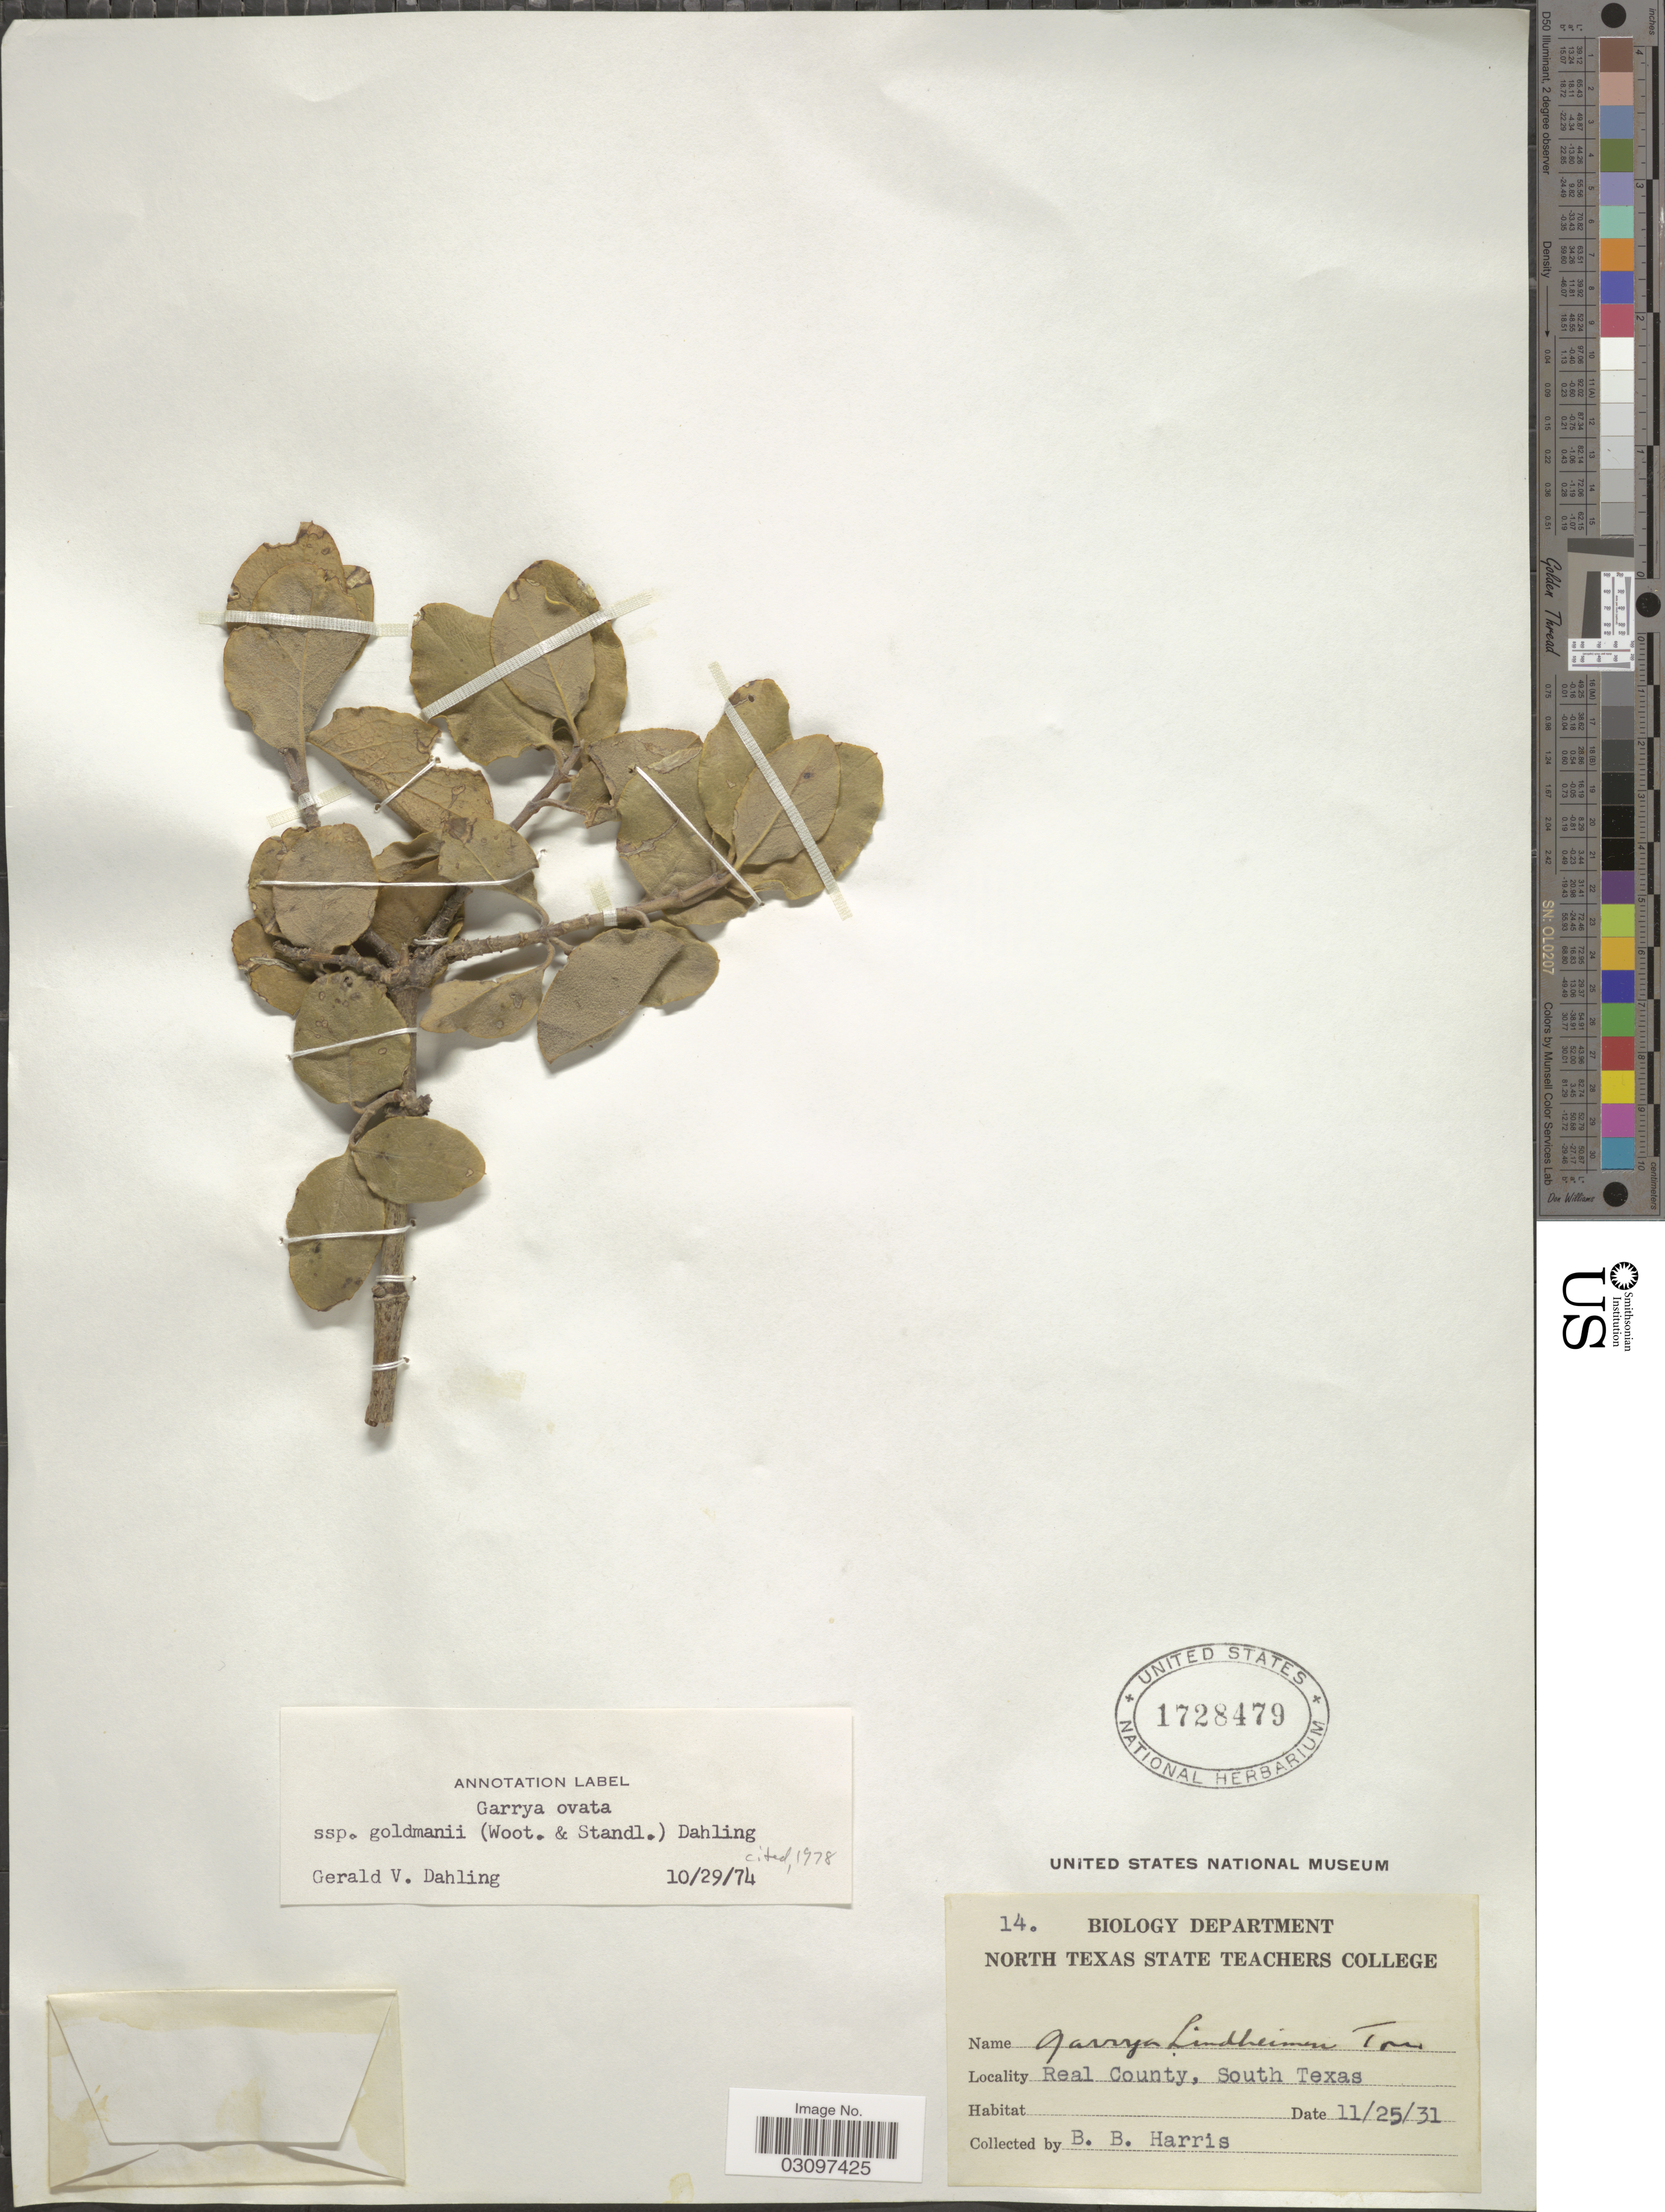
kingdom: Plantae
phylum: Tracheophyta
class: Magnoliopsida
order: Garryales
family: Garryaceae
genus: Garrya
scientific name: Garrya ovata subsp. goldmanii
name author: (Wooton & Standl.) Dahling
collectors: B. B. Harris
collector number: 14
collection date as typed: Transcribed d/m/y: 25/11/31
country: United States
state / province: Texas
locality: Real County, South Texas.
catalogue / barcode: US 1728479